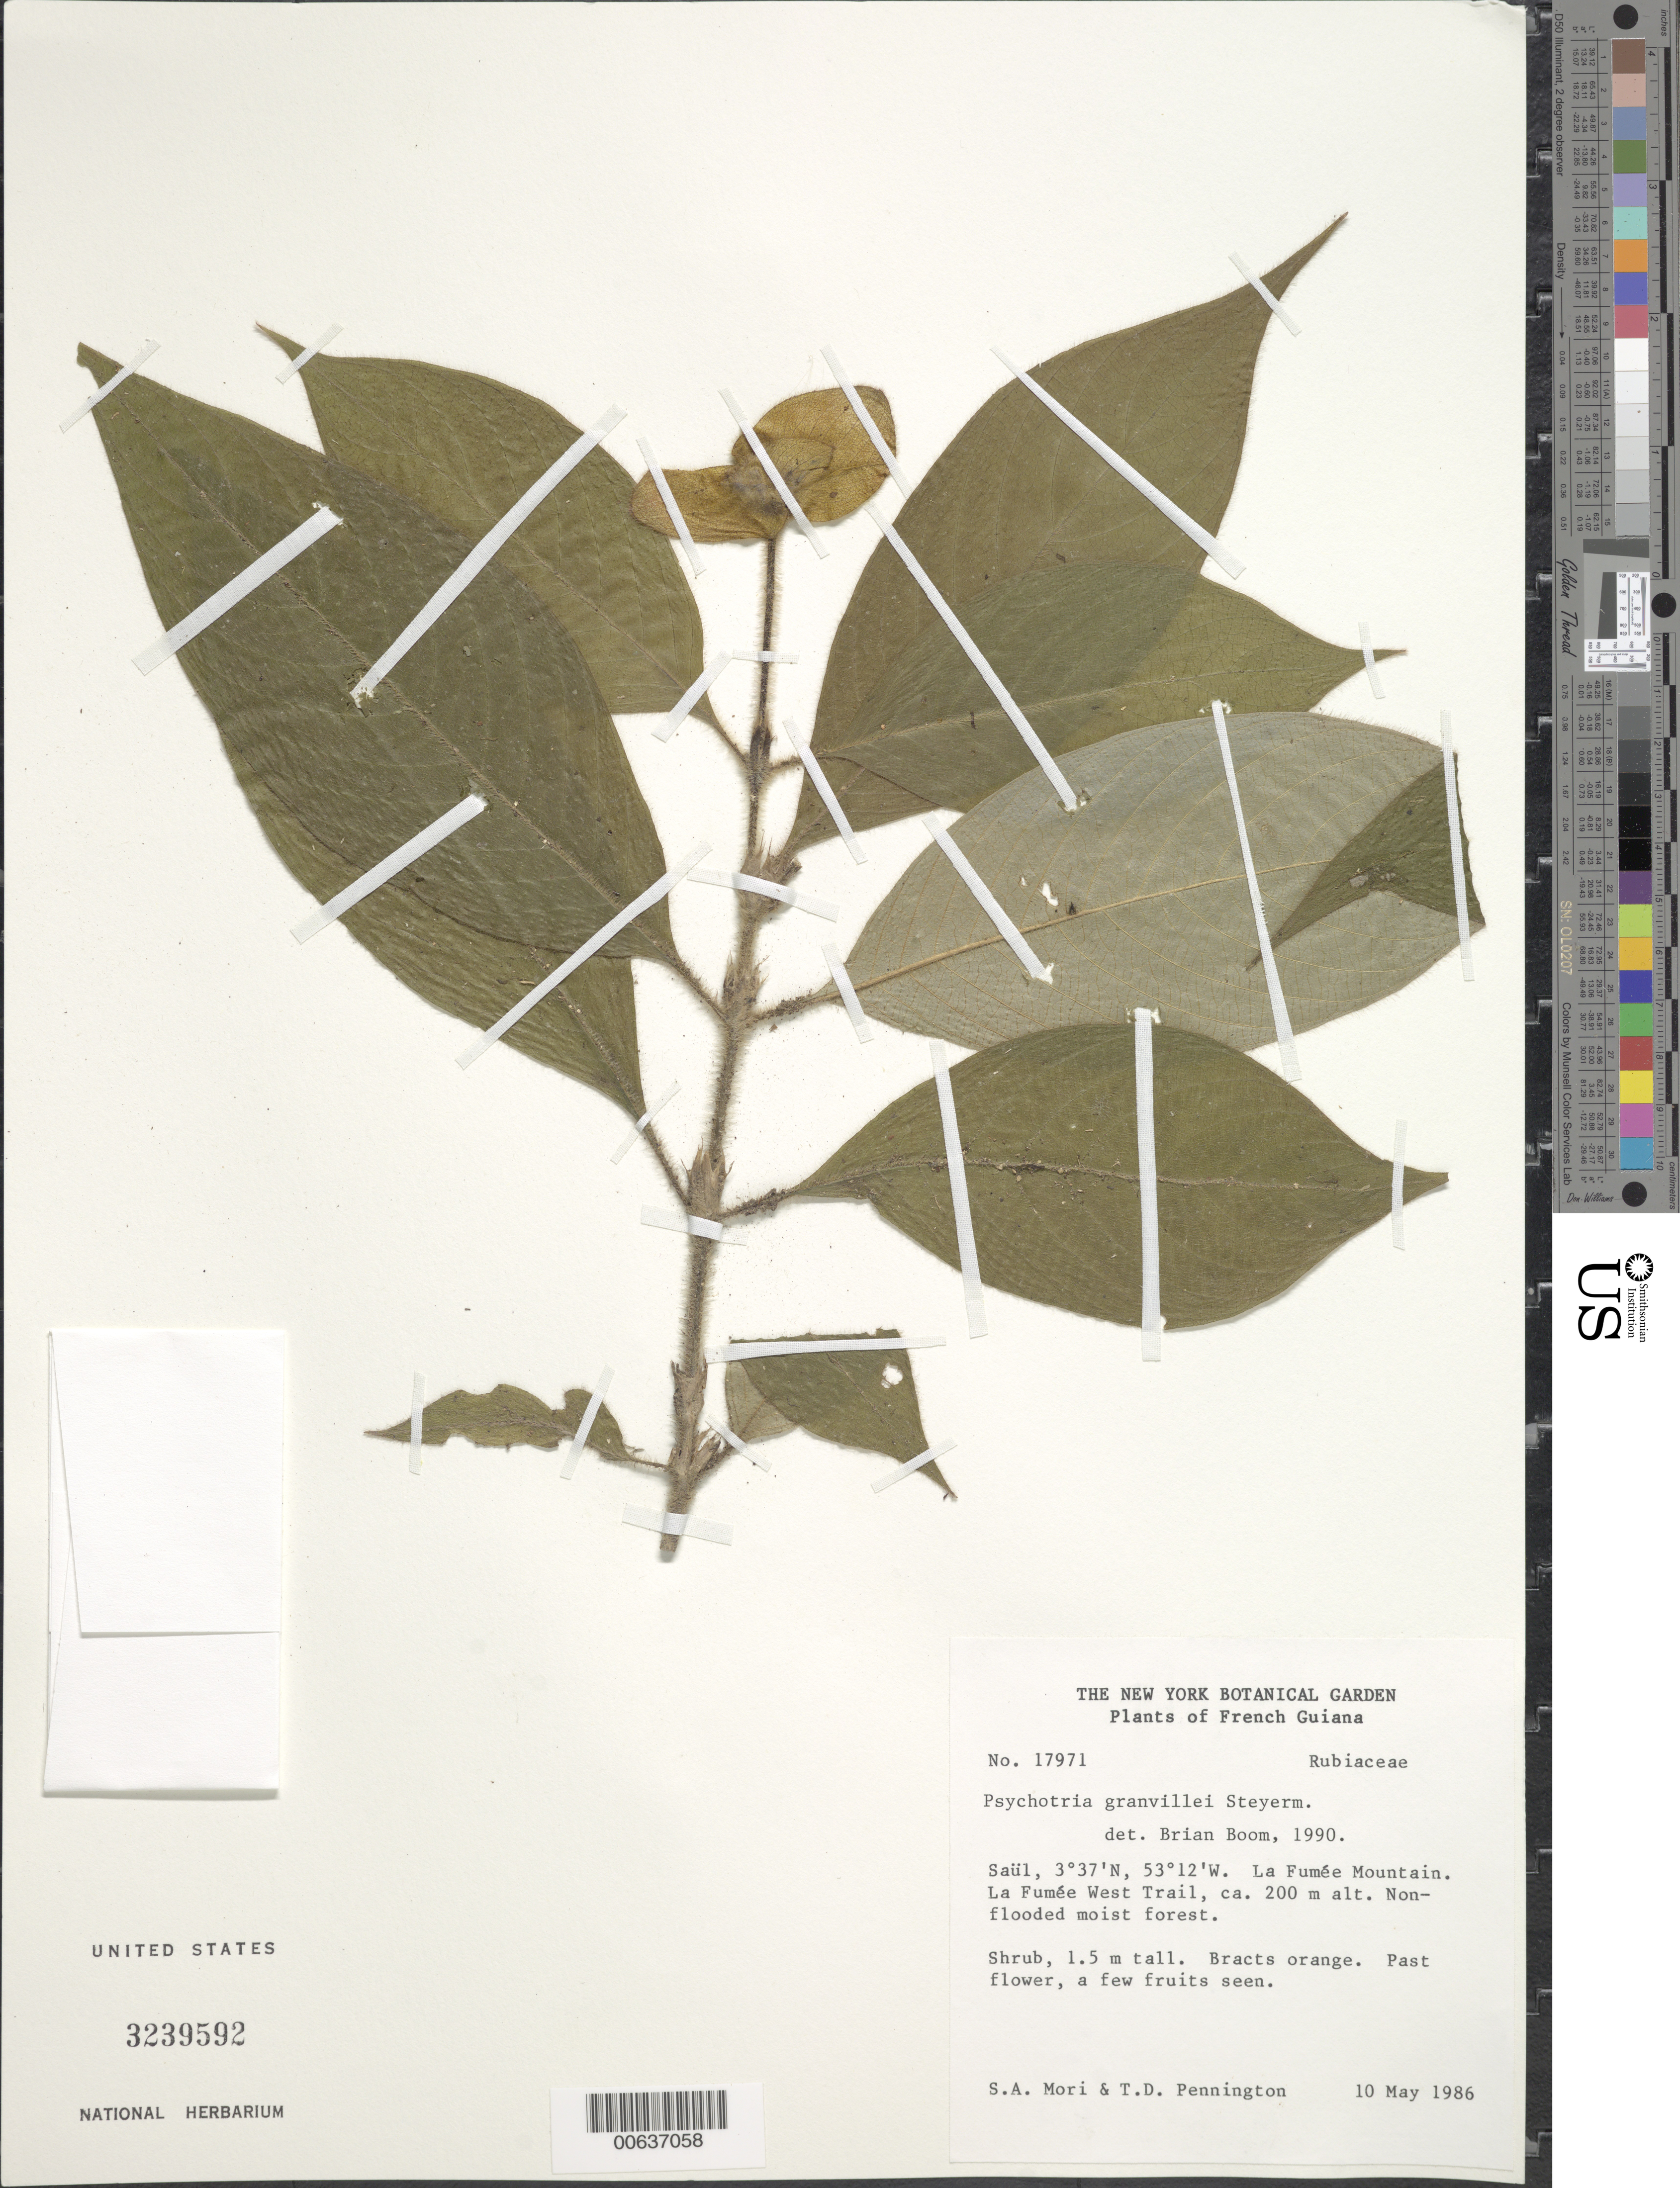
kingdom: Plantae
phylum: Tracheophyta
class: Magnoliopsida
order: Gentianales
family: Rubiaceae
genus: Palicourea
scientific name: Palicourea granvillei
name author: (Steyerm.) Delprete & J.H. Kirkbr.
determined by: Kirkbride, J. H., Jr.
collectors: S. Mori & T. D. Pennington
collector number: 17971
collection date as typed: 10-May-86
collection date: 1986-05-10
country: French Guiana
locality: Saül, La Fumée Mountain, La Fumée West trail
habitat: Non-flooded moist forest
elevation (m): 200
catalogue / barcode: US 3239592